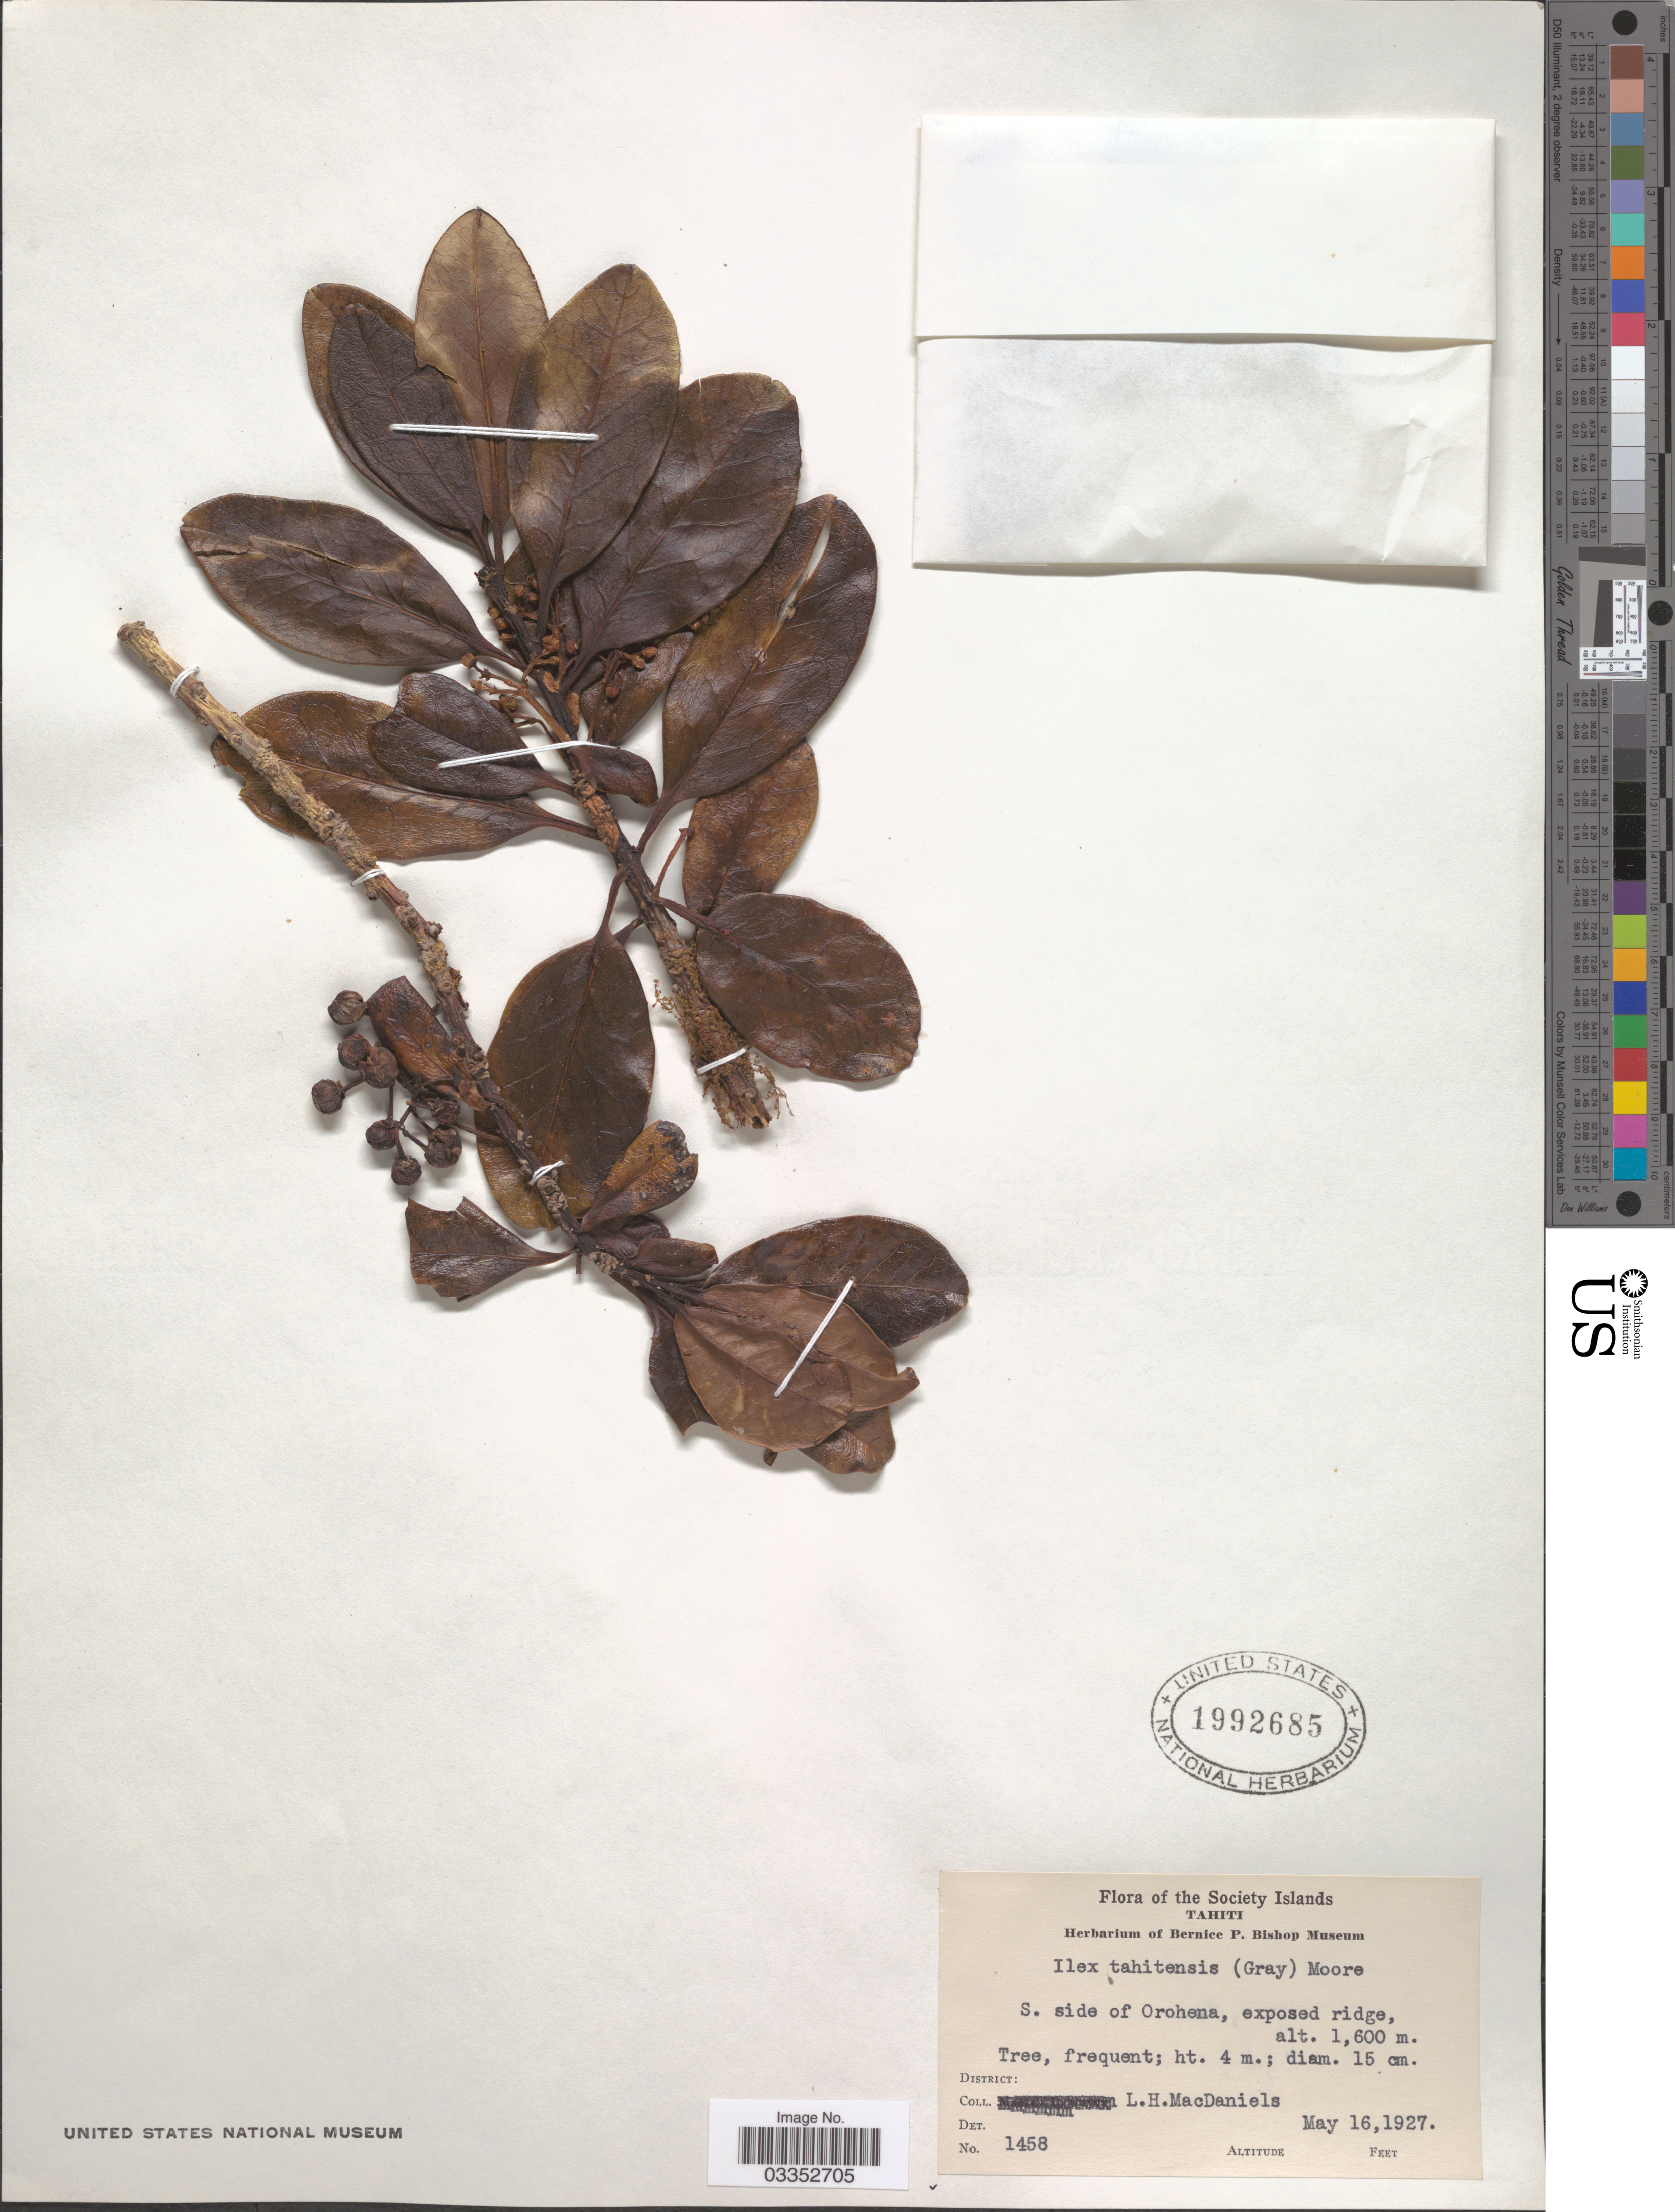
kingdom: Plantae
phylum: Tracheophyta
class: Magnoliopsida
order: Aquifoliales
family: Aquifoliaceae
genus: Ilex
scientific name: Ilex taitensis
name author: (A. Gray) J.W. Moore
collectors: L. H. MacDaniels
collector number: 1458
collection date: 1927-05-16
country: French Polynesia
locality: The Society Islands. Tahiti. S. side of Orohena, exposed ridge.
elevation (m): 1600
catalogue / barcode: US 1992685